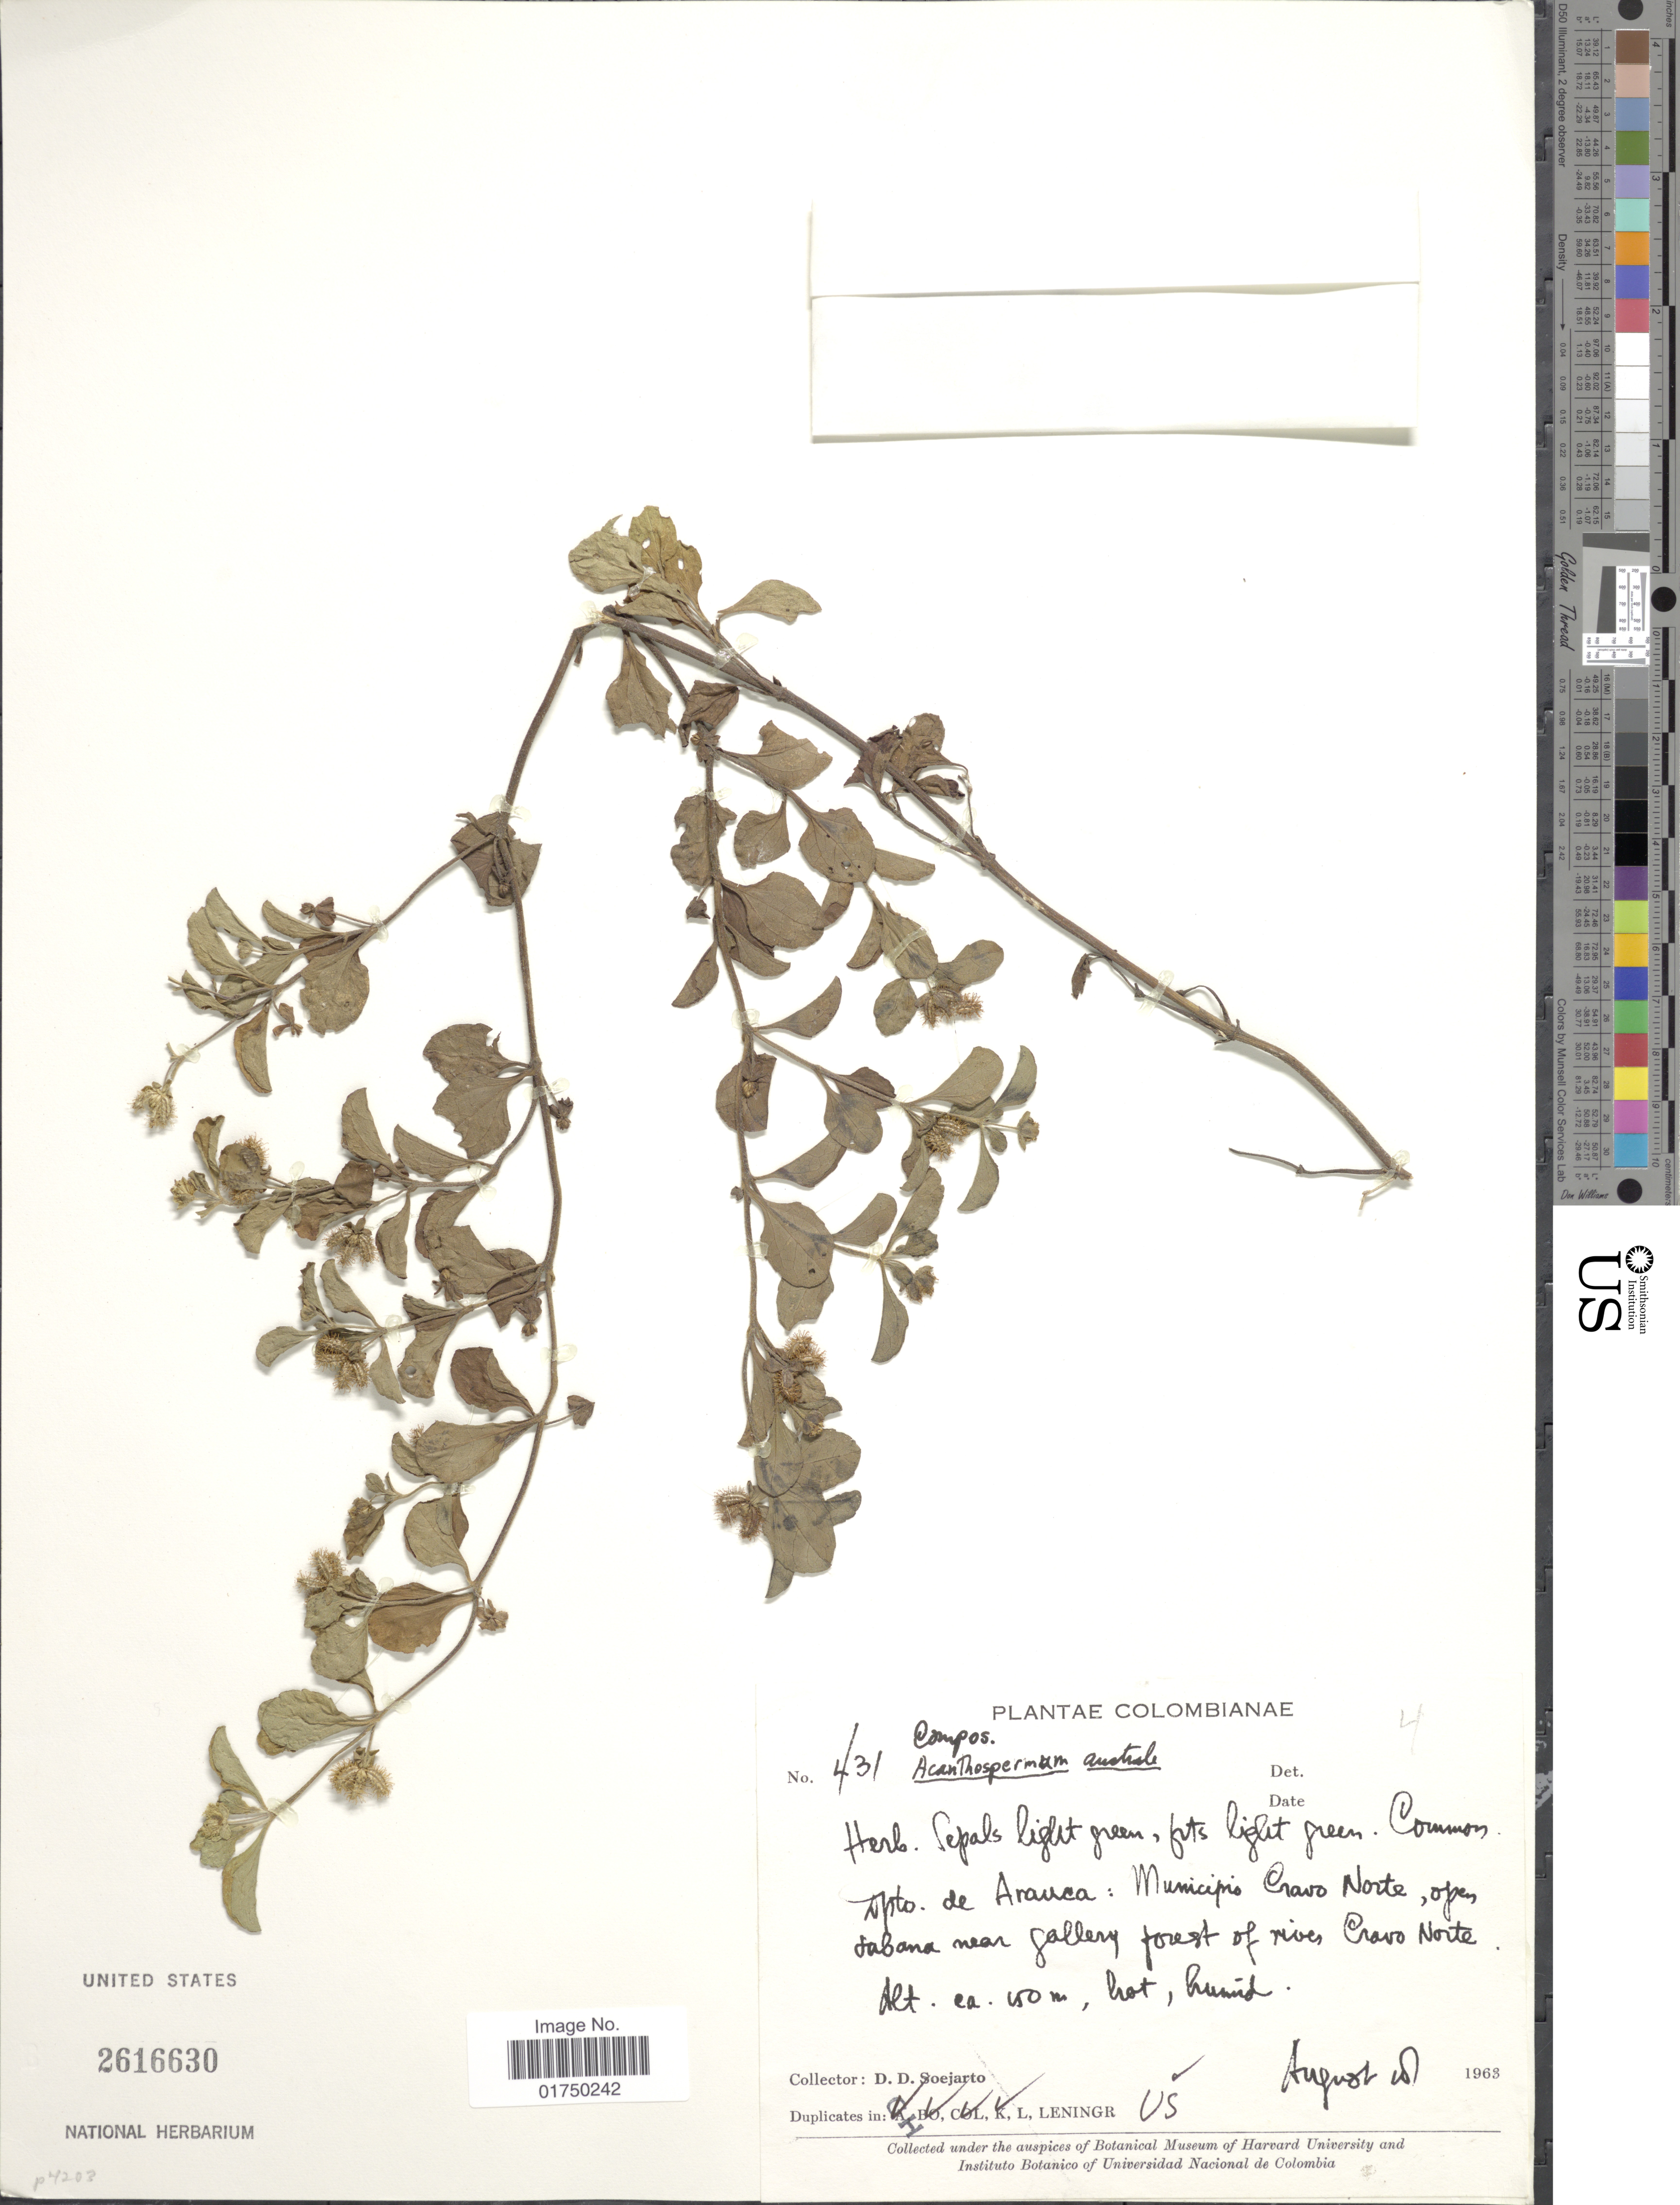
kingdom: Plantae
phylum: Tracheophyta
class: Magnoliopsida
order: Asterales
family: Asteraceae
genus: Acanthospermum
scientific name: Acanthospermum australe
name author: (Loefl.) Kuntze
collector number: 431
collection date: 1963-08-18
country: Colombia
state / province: Arauca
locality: Dpto. de Arauca: Municipio Cravo Norte, open sabana near gallery forest of river Cravo Norte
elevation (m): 150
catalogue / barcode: US 2616630